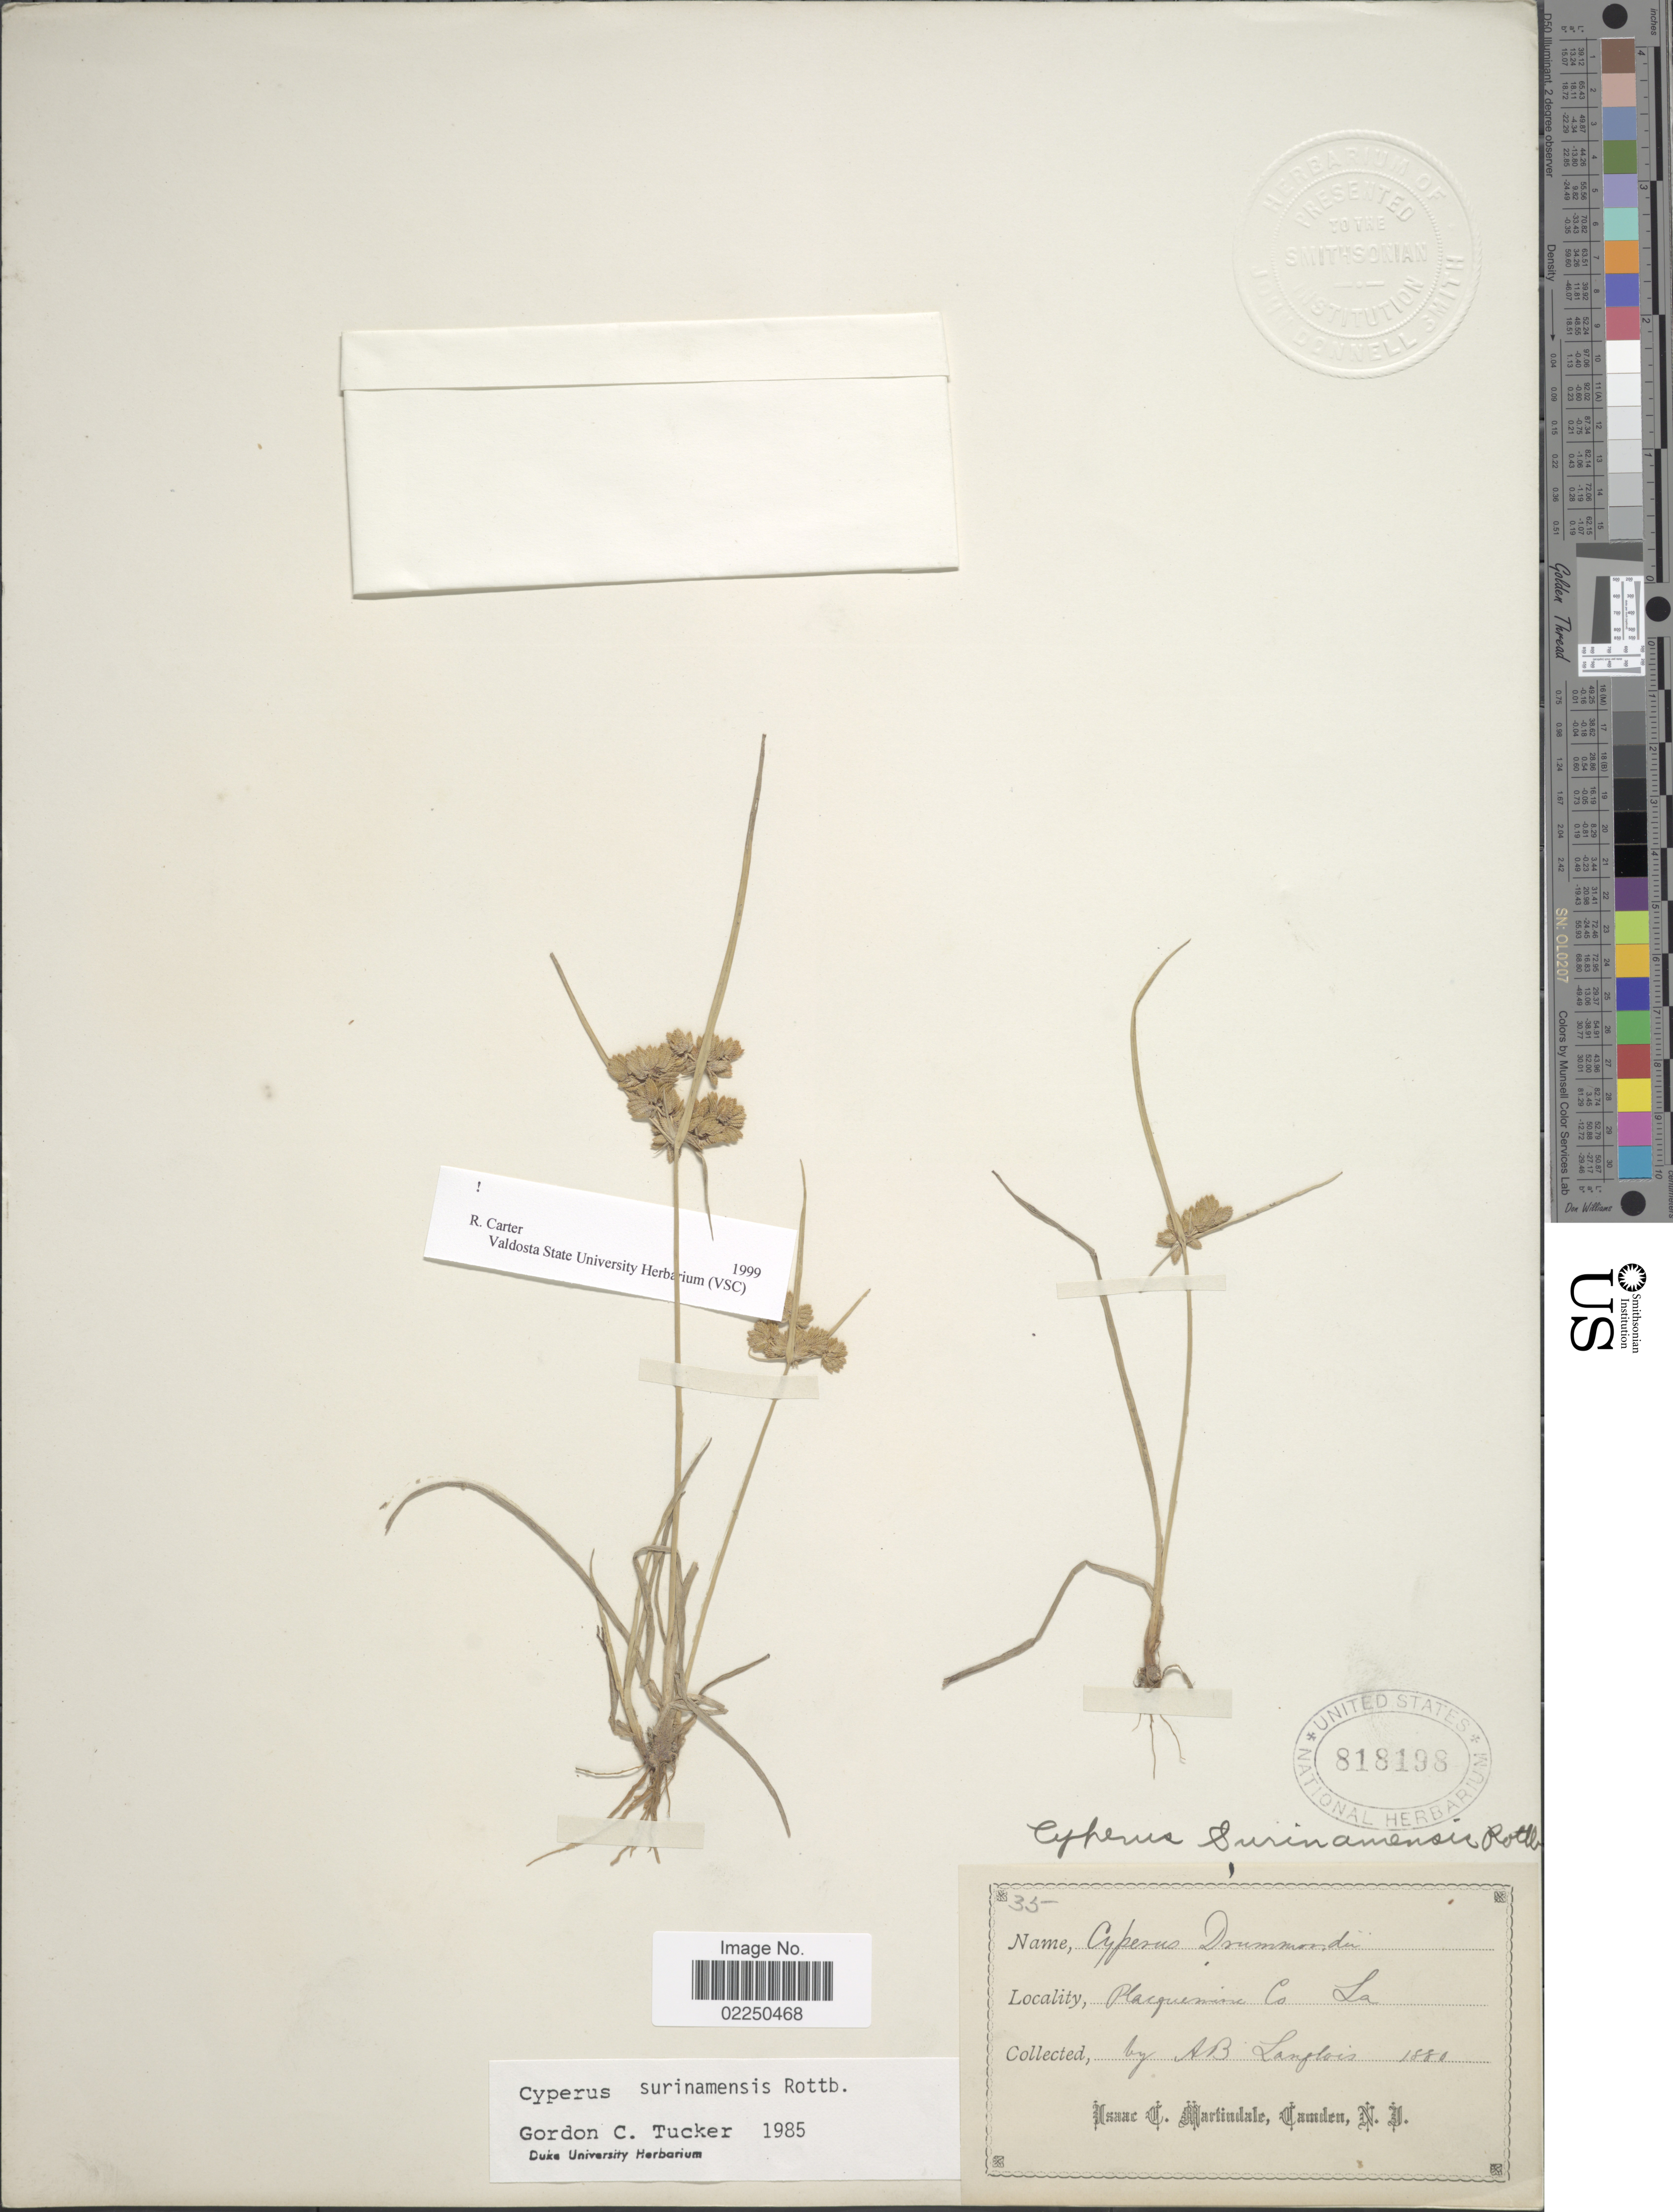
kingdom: Plantae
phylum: Tracheophyta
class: Liliopsida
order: Poales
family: Cyperaceae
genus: Cyperus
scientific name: Cyperus surinamensis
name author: Rottb.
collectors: A. Langlois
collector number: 35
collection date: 1880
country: United States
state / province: Louisiana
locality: Plaquemines Co.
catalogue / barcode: US 818198